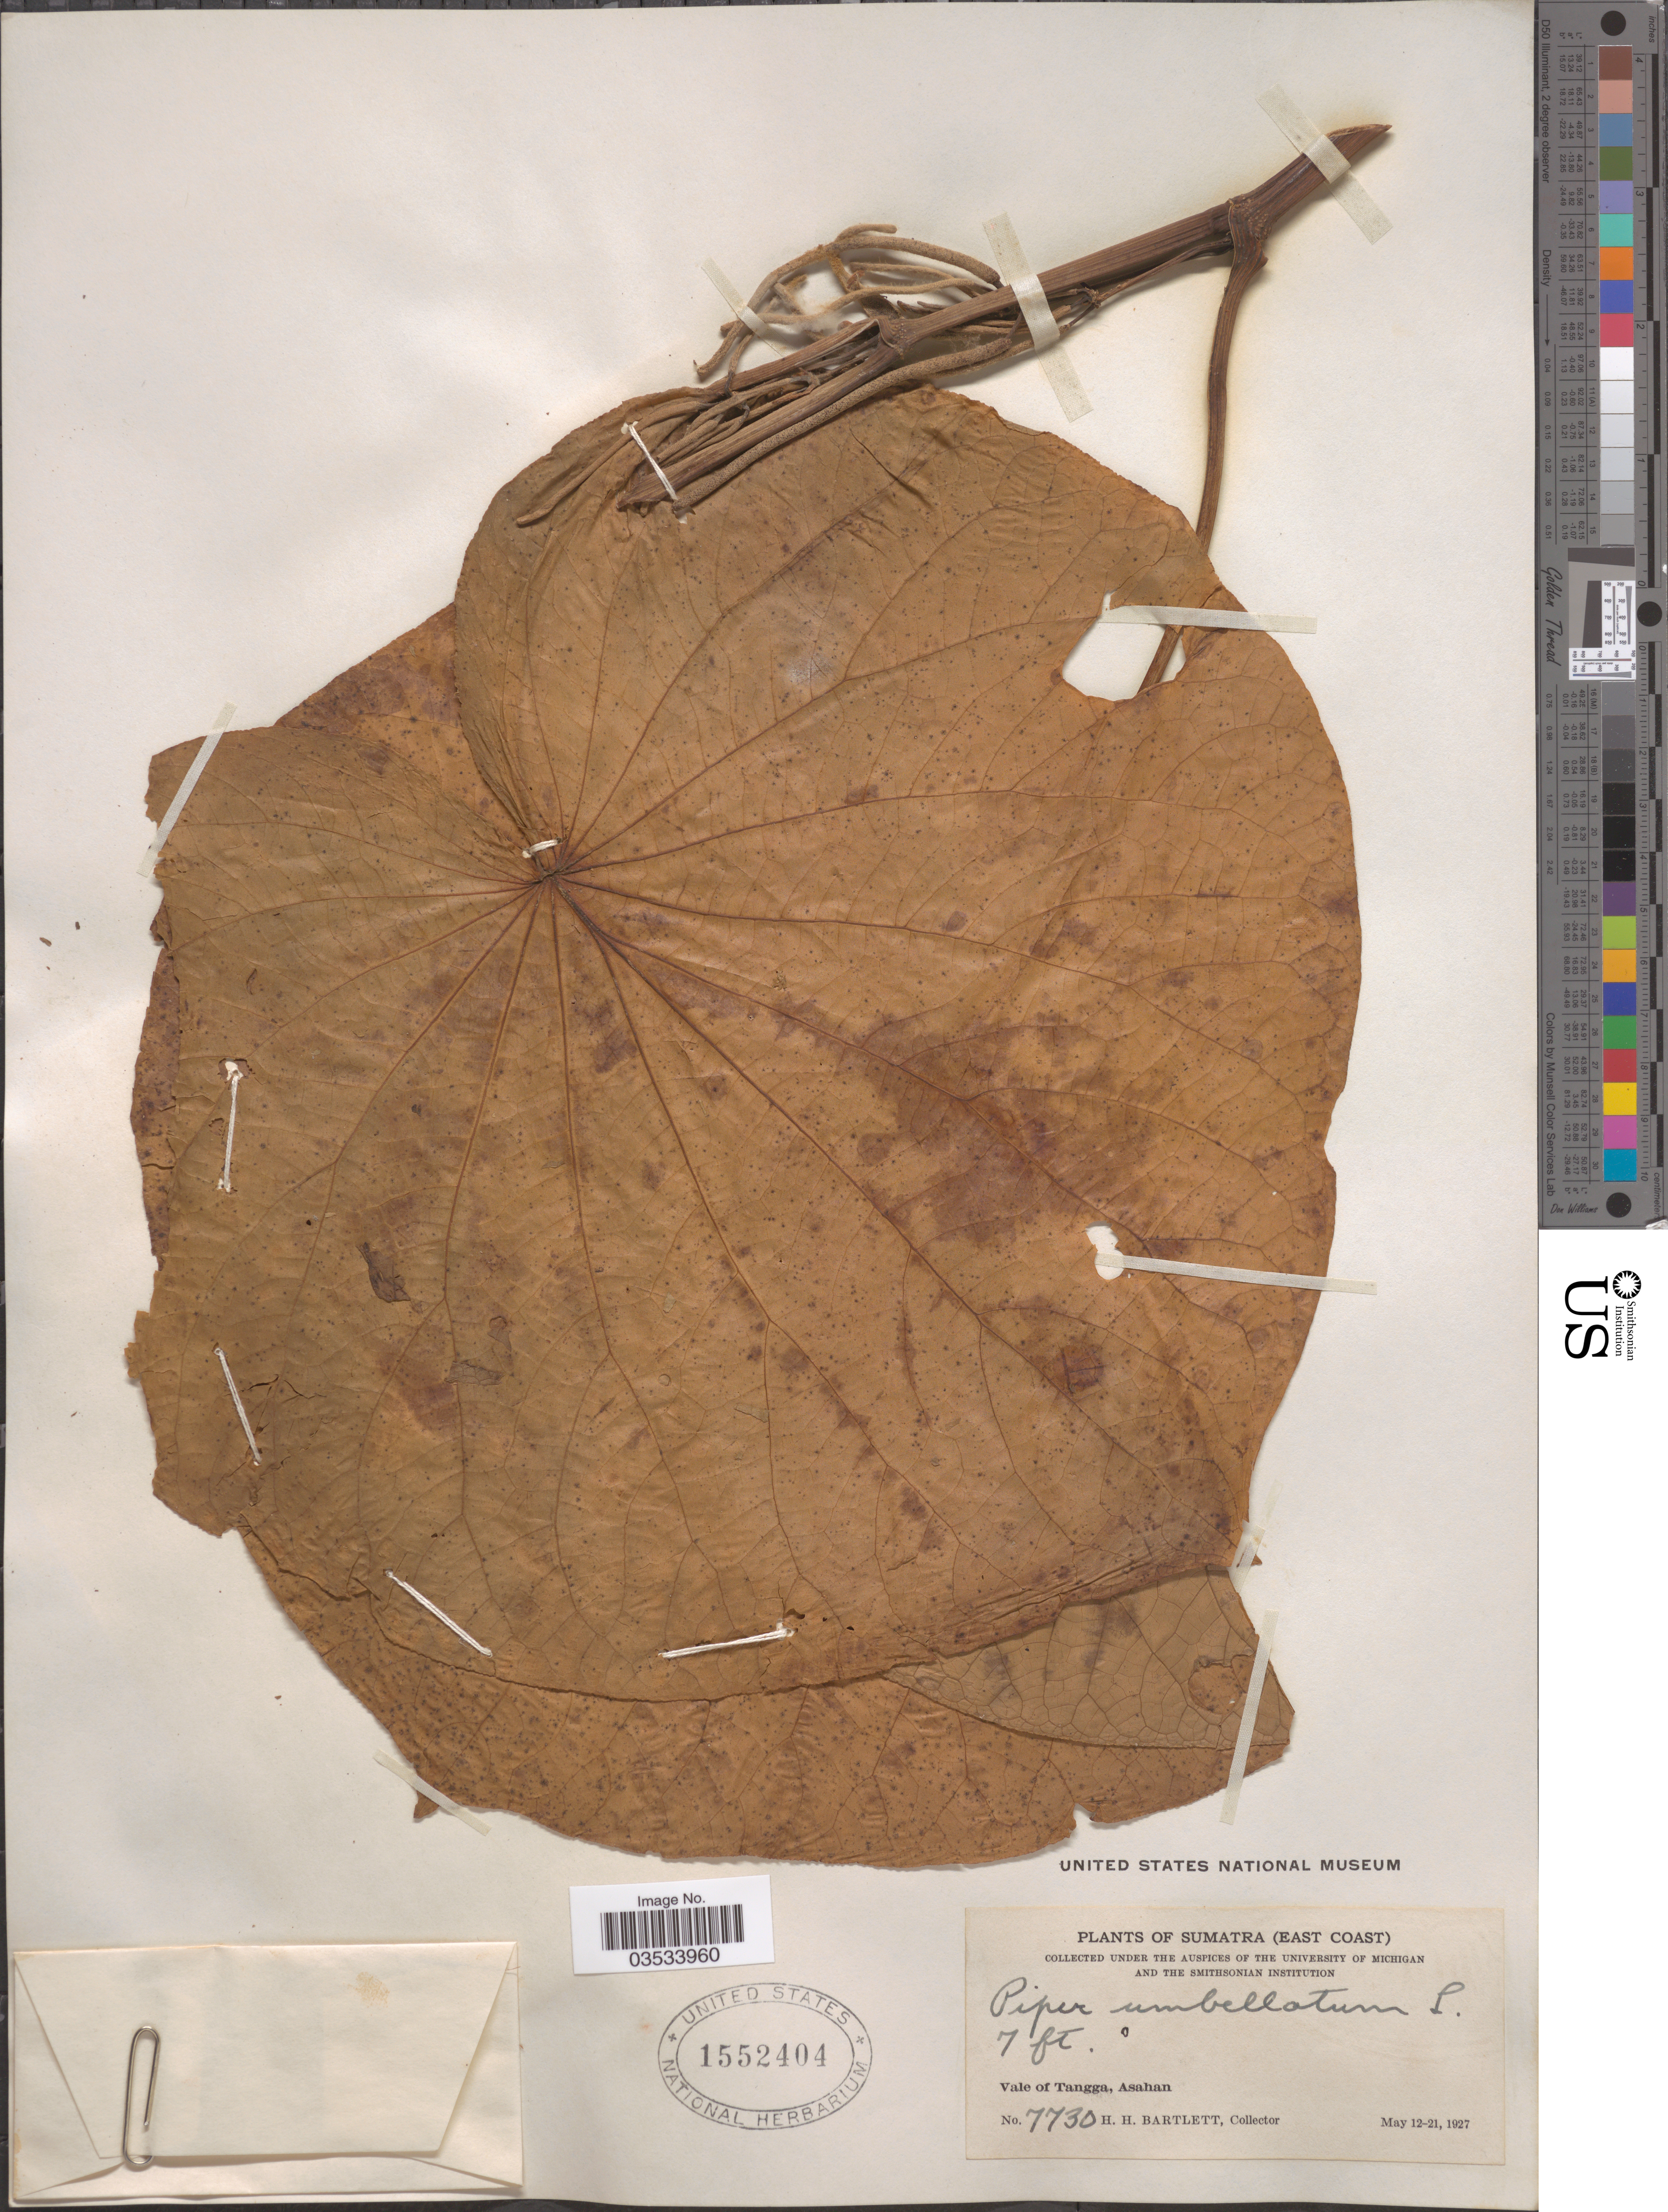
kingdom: Plantae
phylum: Tracheophyta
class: Magnoliopsida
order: Piperales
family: Piperaceae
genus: Piper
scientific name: Piper umbellatum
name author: L.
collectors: H. H. Bartlett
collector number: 7730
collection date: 1927-05-12/1927-05-21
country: Indonesia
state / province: Sumatra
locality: East Coast. Vale of Tangga, Asahan.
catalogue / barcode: US 1552404